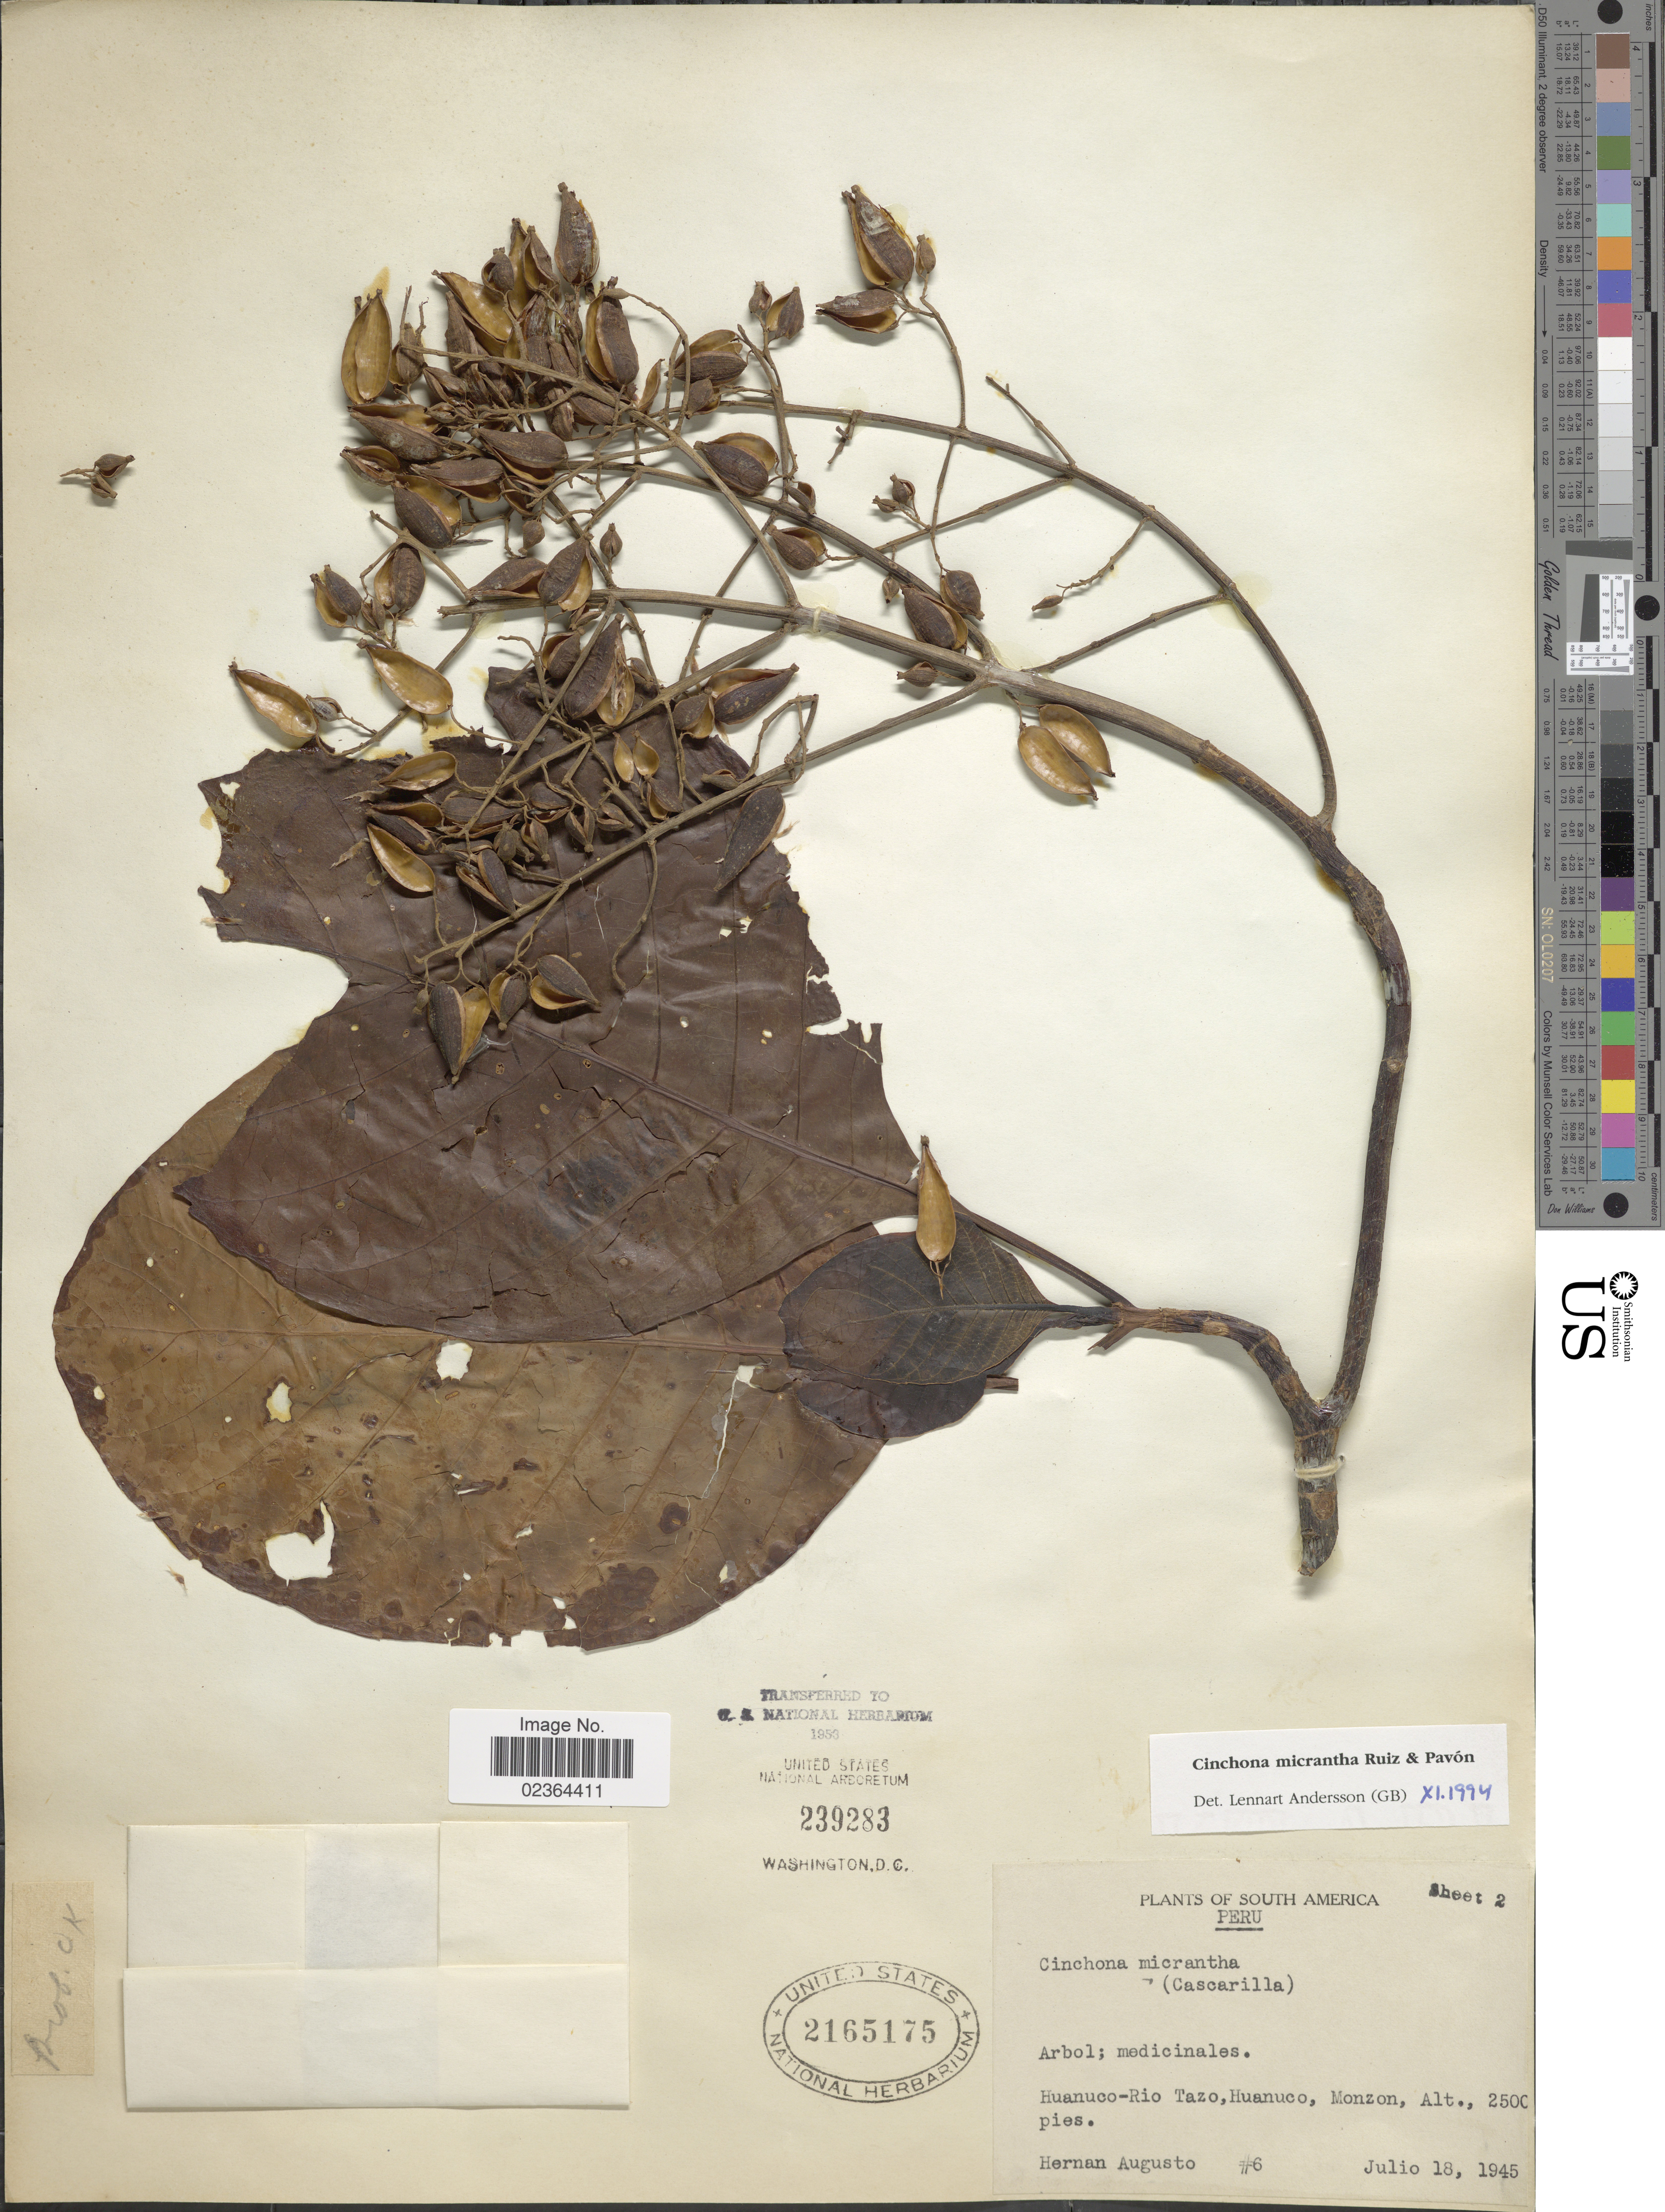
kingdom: Plantae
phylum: Tracheophyta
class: Magnoliopsida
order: Gentianales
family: Rubiaceae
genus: Cinchona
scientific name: Cinchona micrantha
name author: Ruiz & Pav.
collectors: H. Augusto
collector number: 6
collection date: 1945-07-18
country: Peru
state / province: Huánuco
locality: Huanuco-Rio Tazo, Huanuco, Monzon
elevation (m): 762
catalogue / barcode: US 2165175